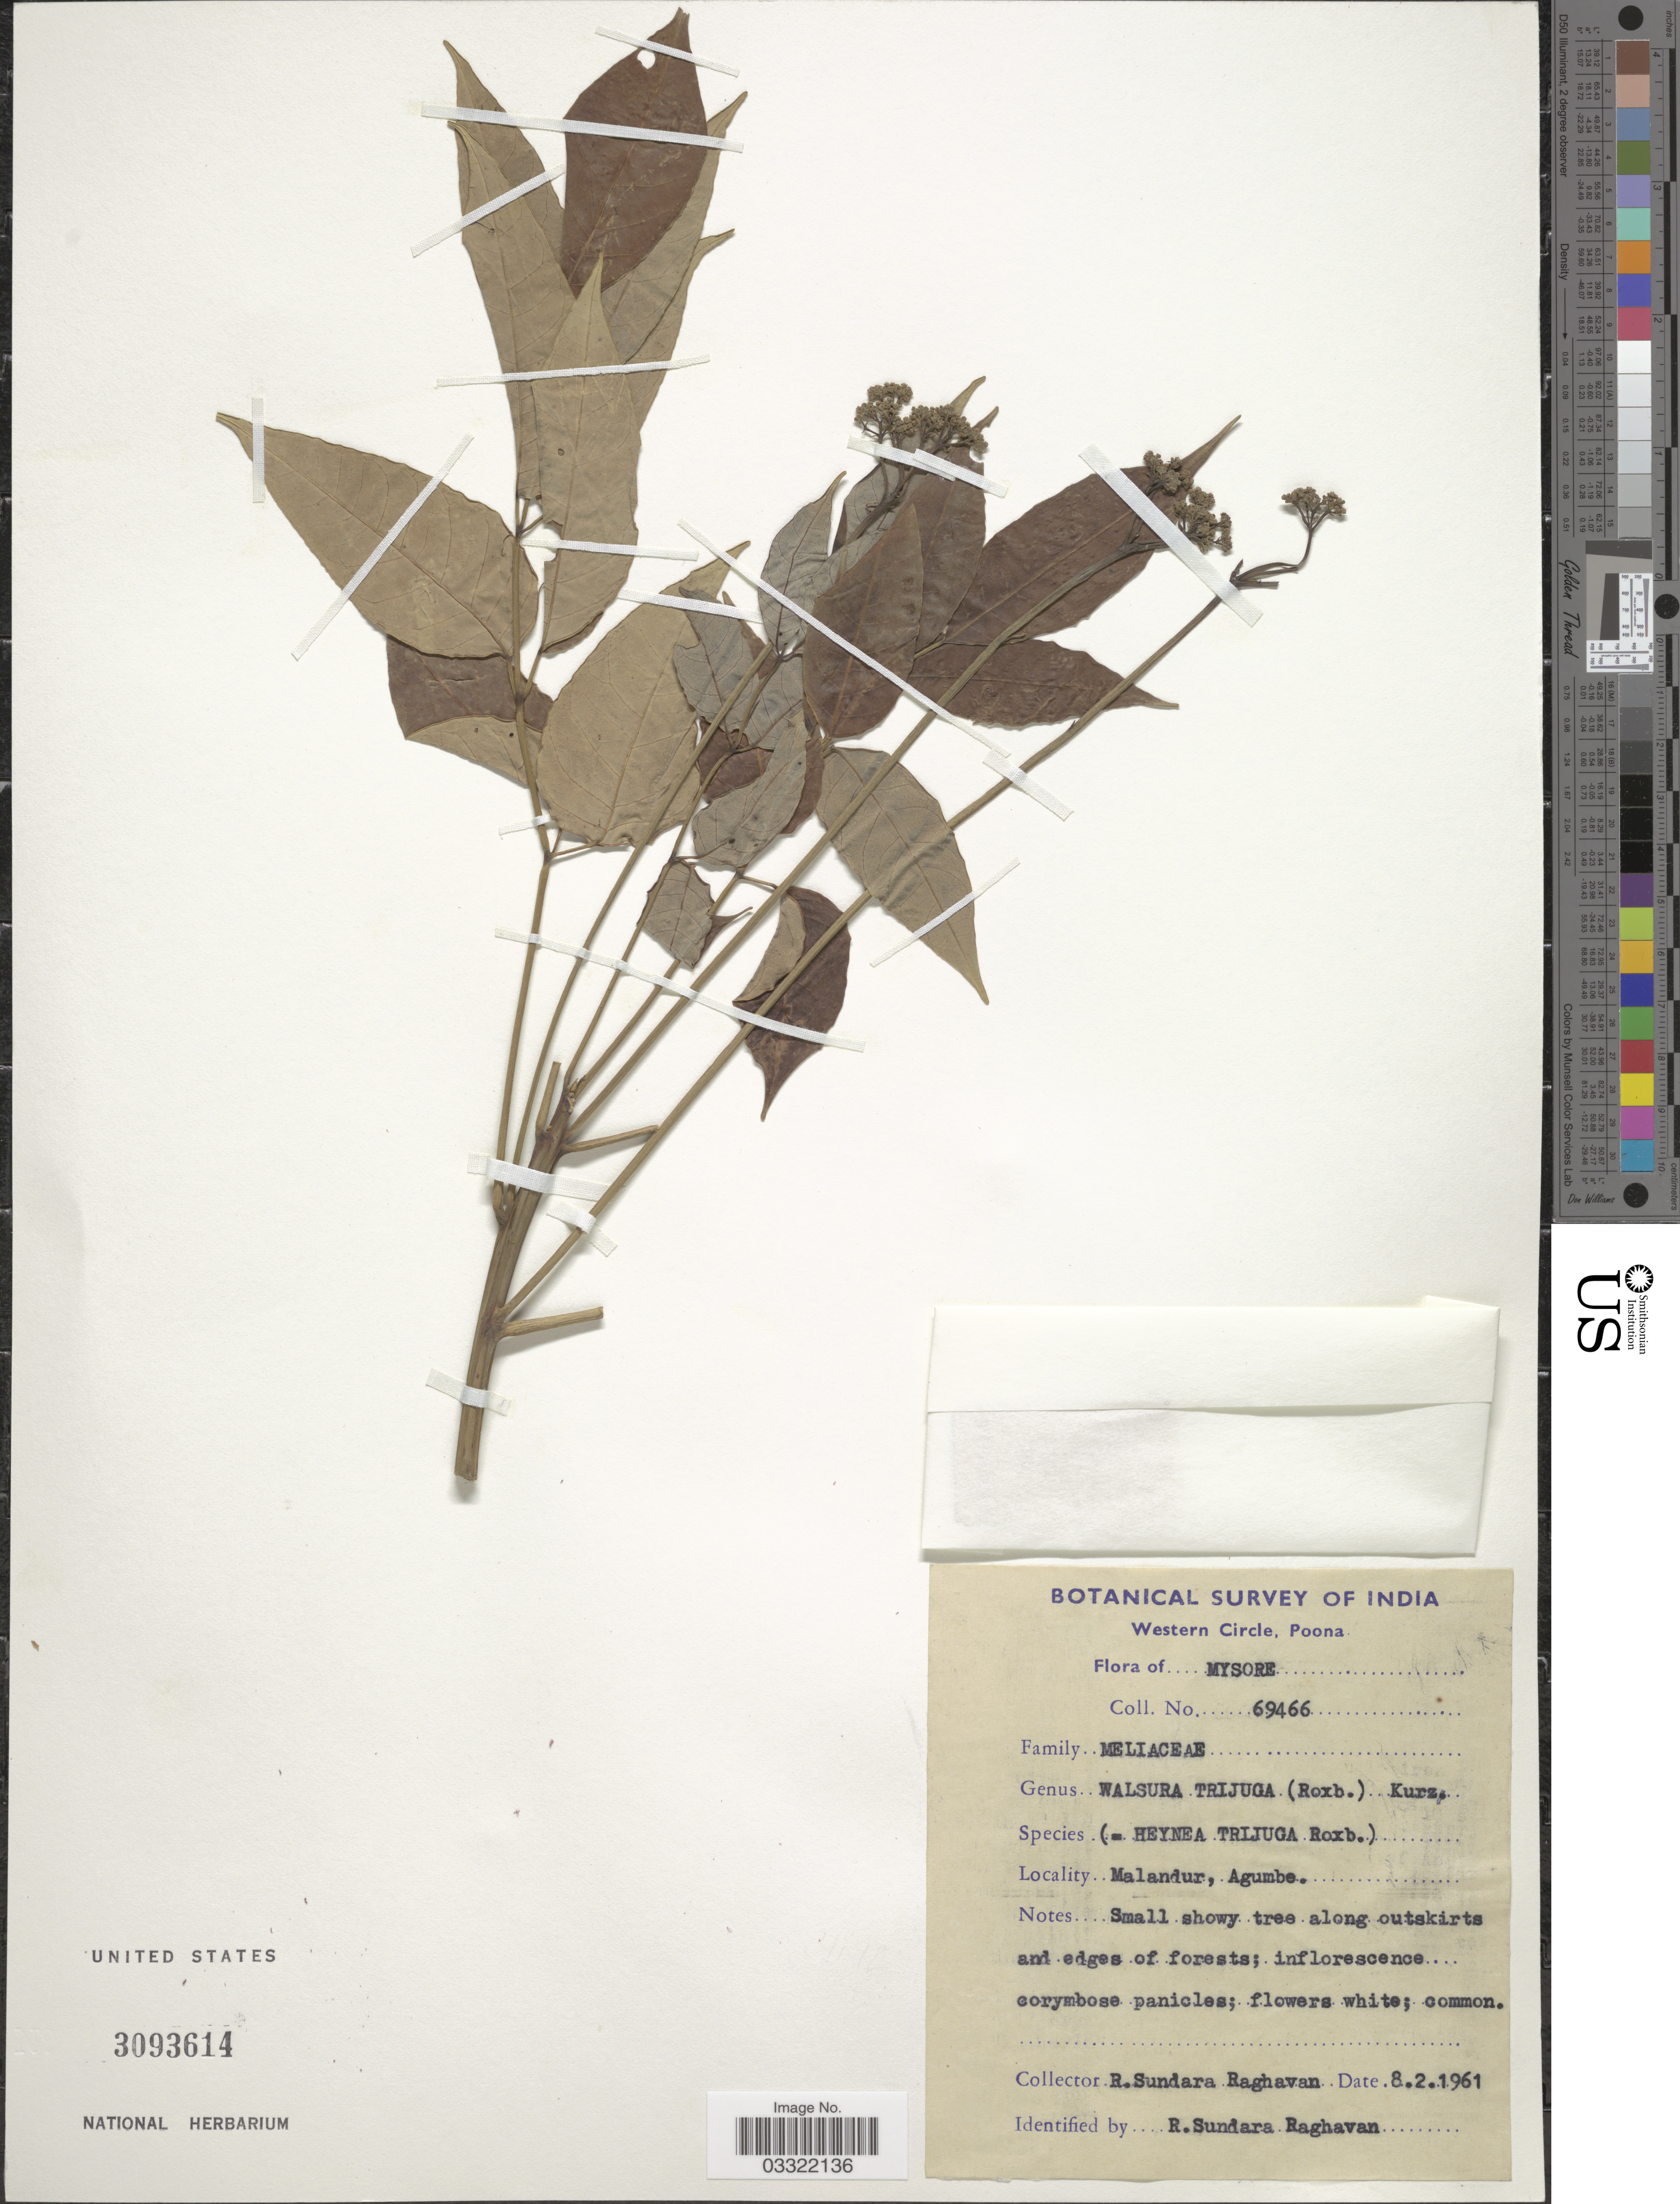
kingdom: Plantae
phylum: Tracheophyta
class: Magnoliopsida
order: Sapindales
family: Meliaceae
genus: Heynea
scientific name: Heynea trijuga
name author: Roxb.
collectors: R. Raghavan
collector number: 69466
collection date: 1961-02-08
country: India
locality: Mysore. Malandur, Agumbe.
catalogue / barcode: US 3093614